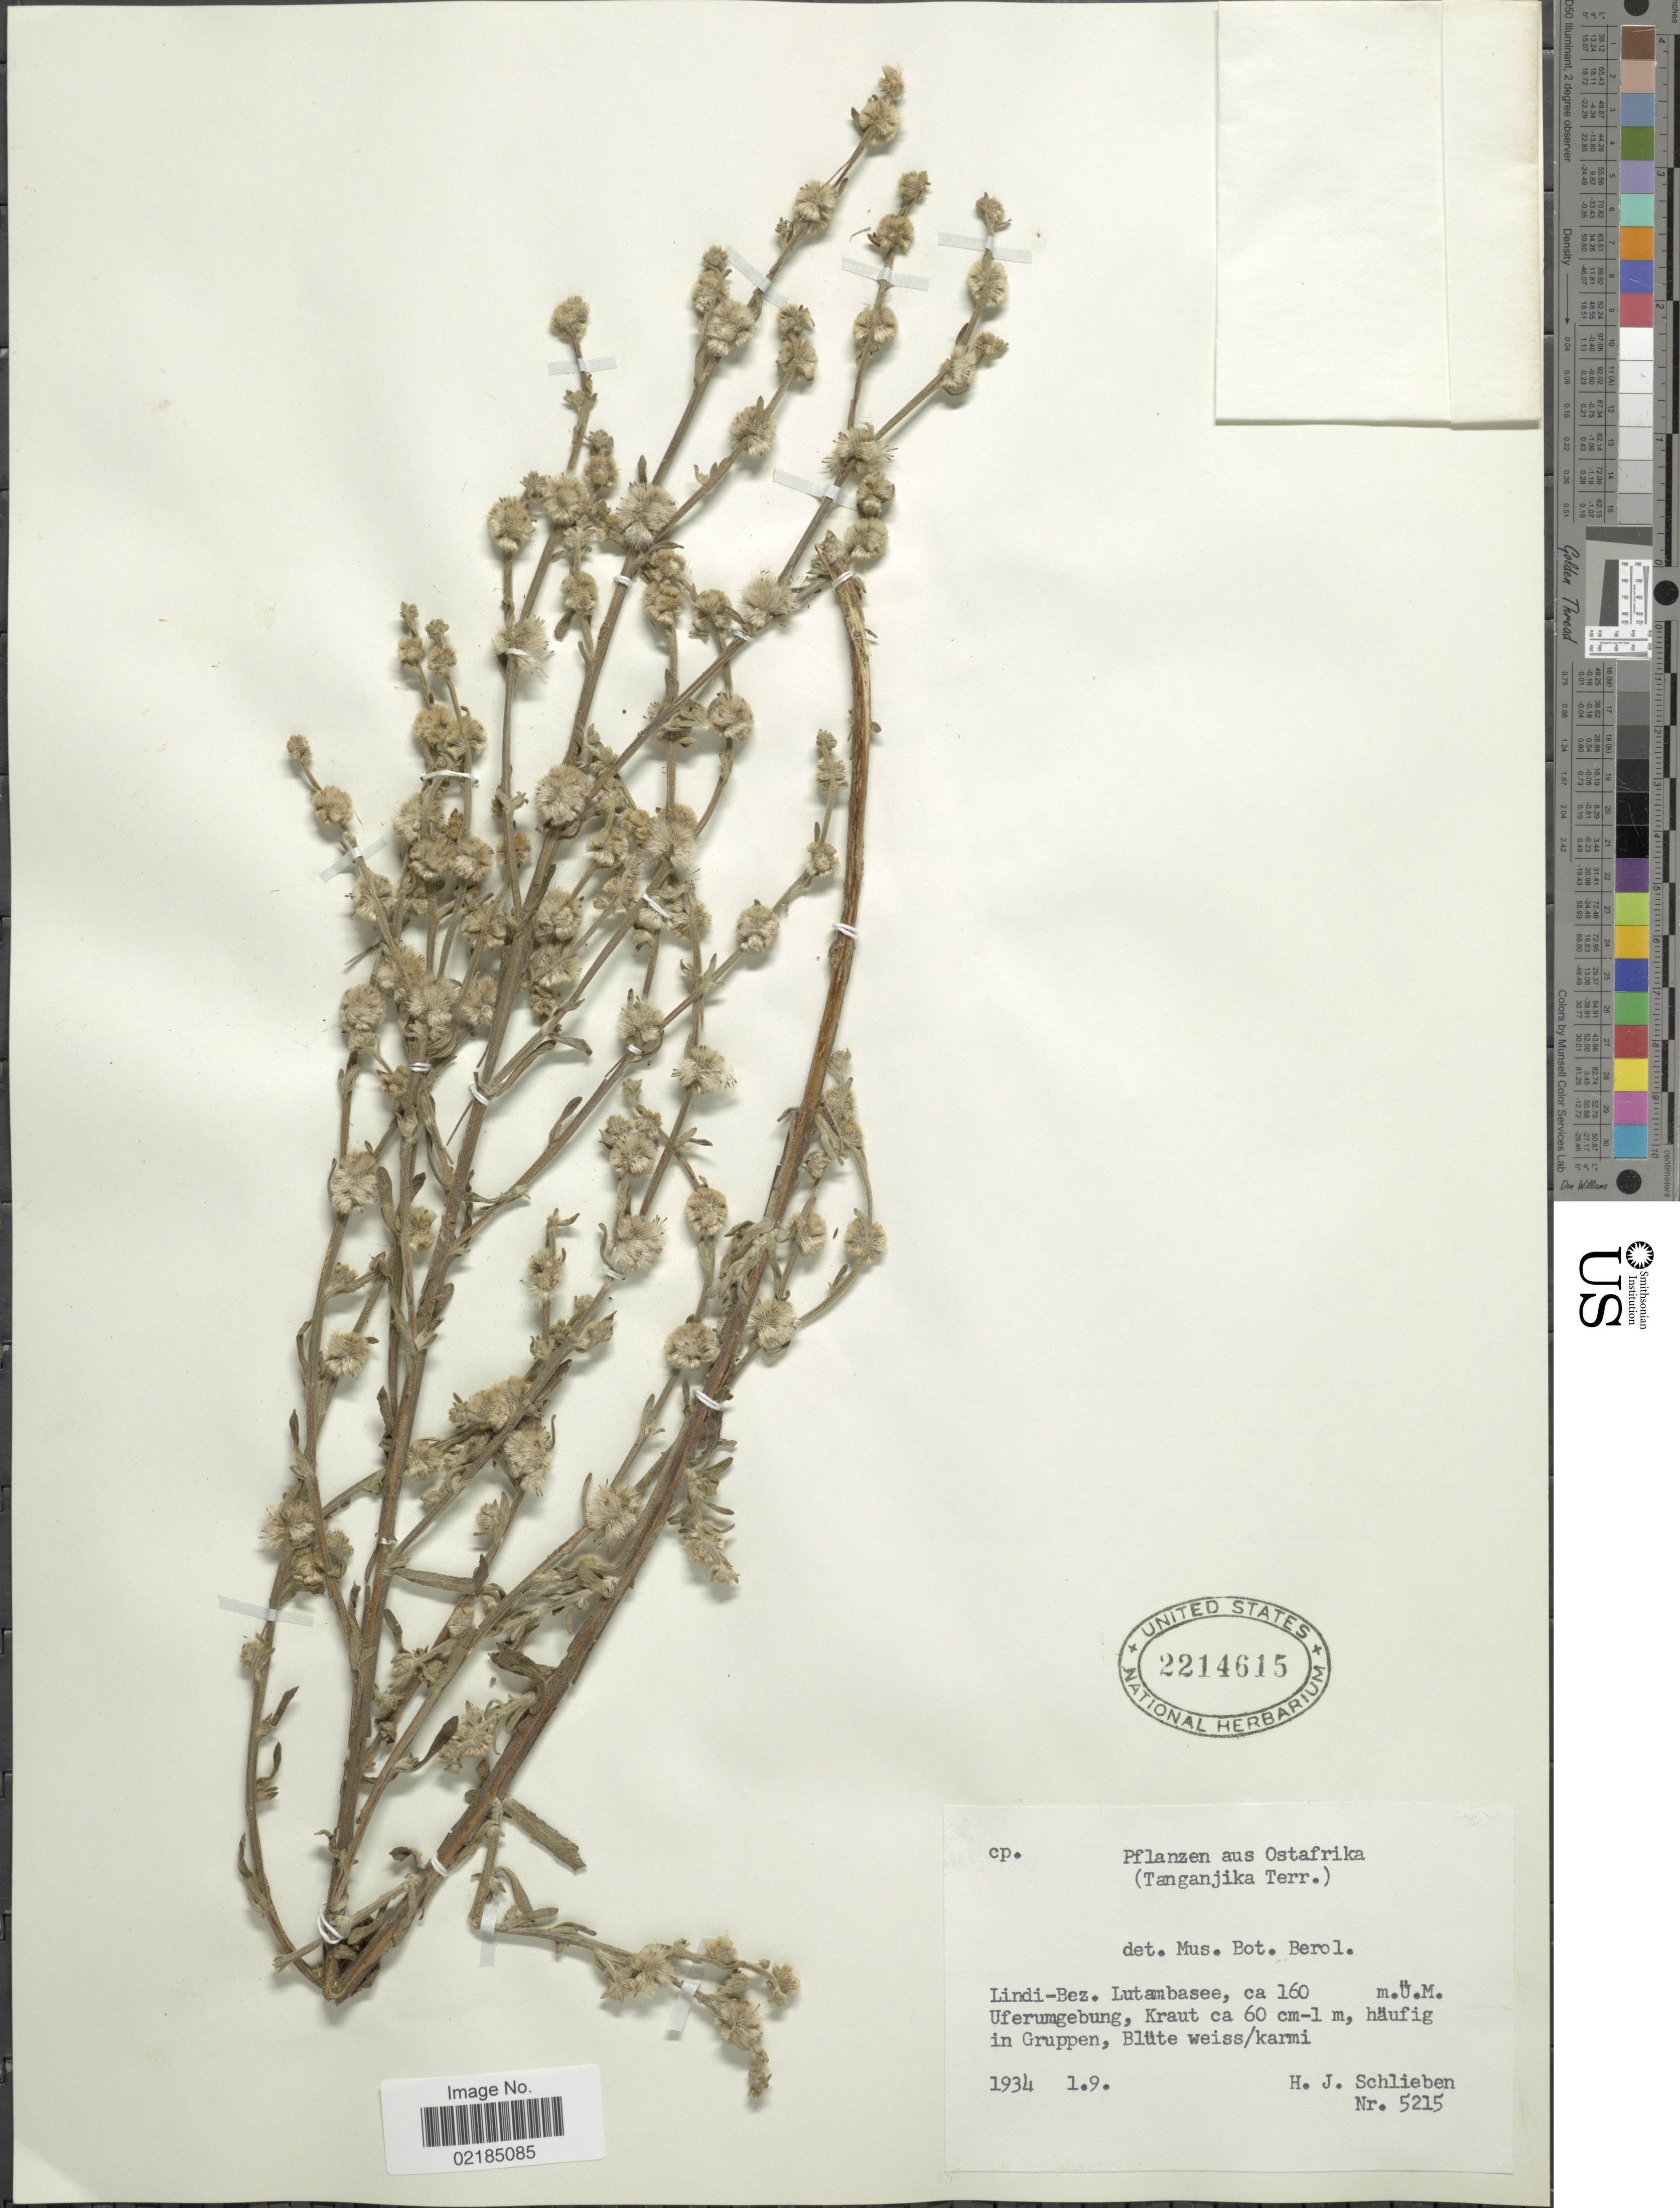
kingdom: Plantae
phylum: Tracheophyta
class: Magnoliopsida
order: Asterales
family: Asteraceae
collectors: H. J. Schlieben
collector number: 5215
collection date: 1934-01-09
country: Tanzania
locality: (Tanganjika Terr.). Lindi-Bez. Lutambasee. Uferumgebung, Kraut ca 60 cm-1 m, häufig in Gruppen, Blüte weiss/karmi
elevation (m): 160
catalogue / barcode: US 2214615